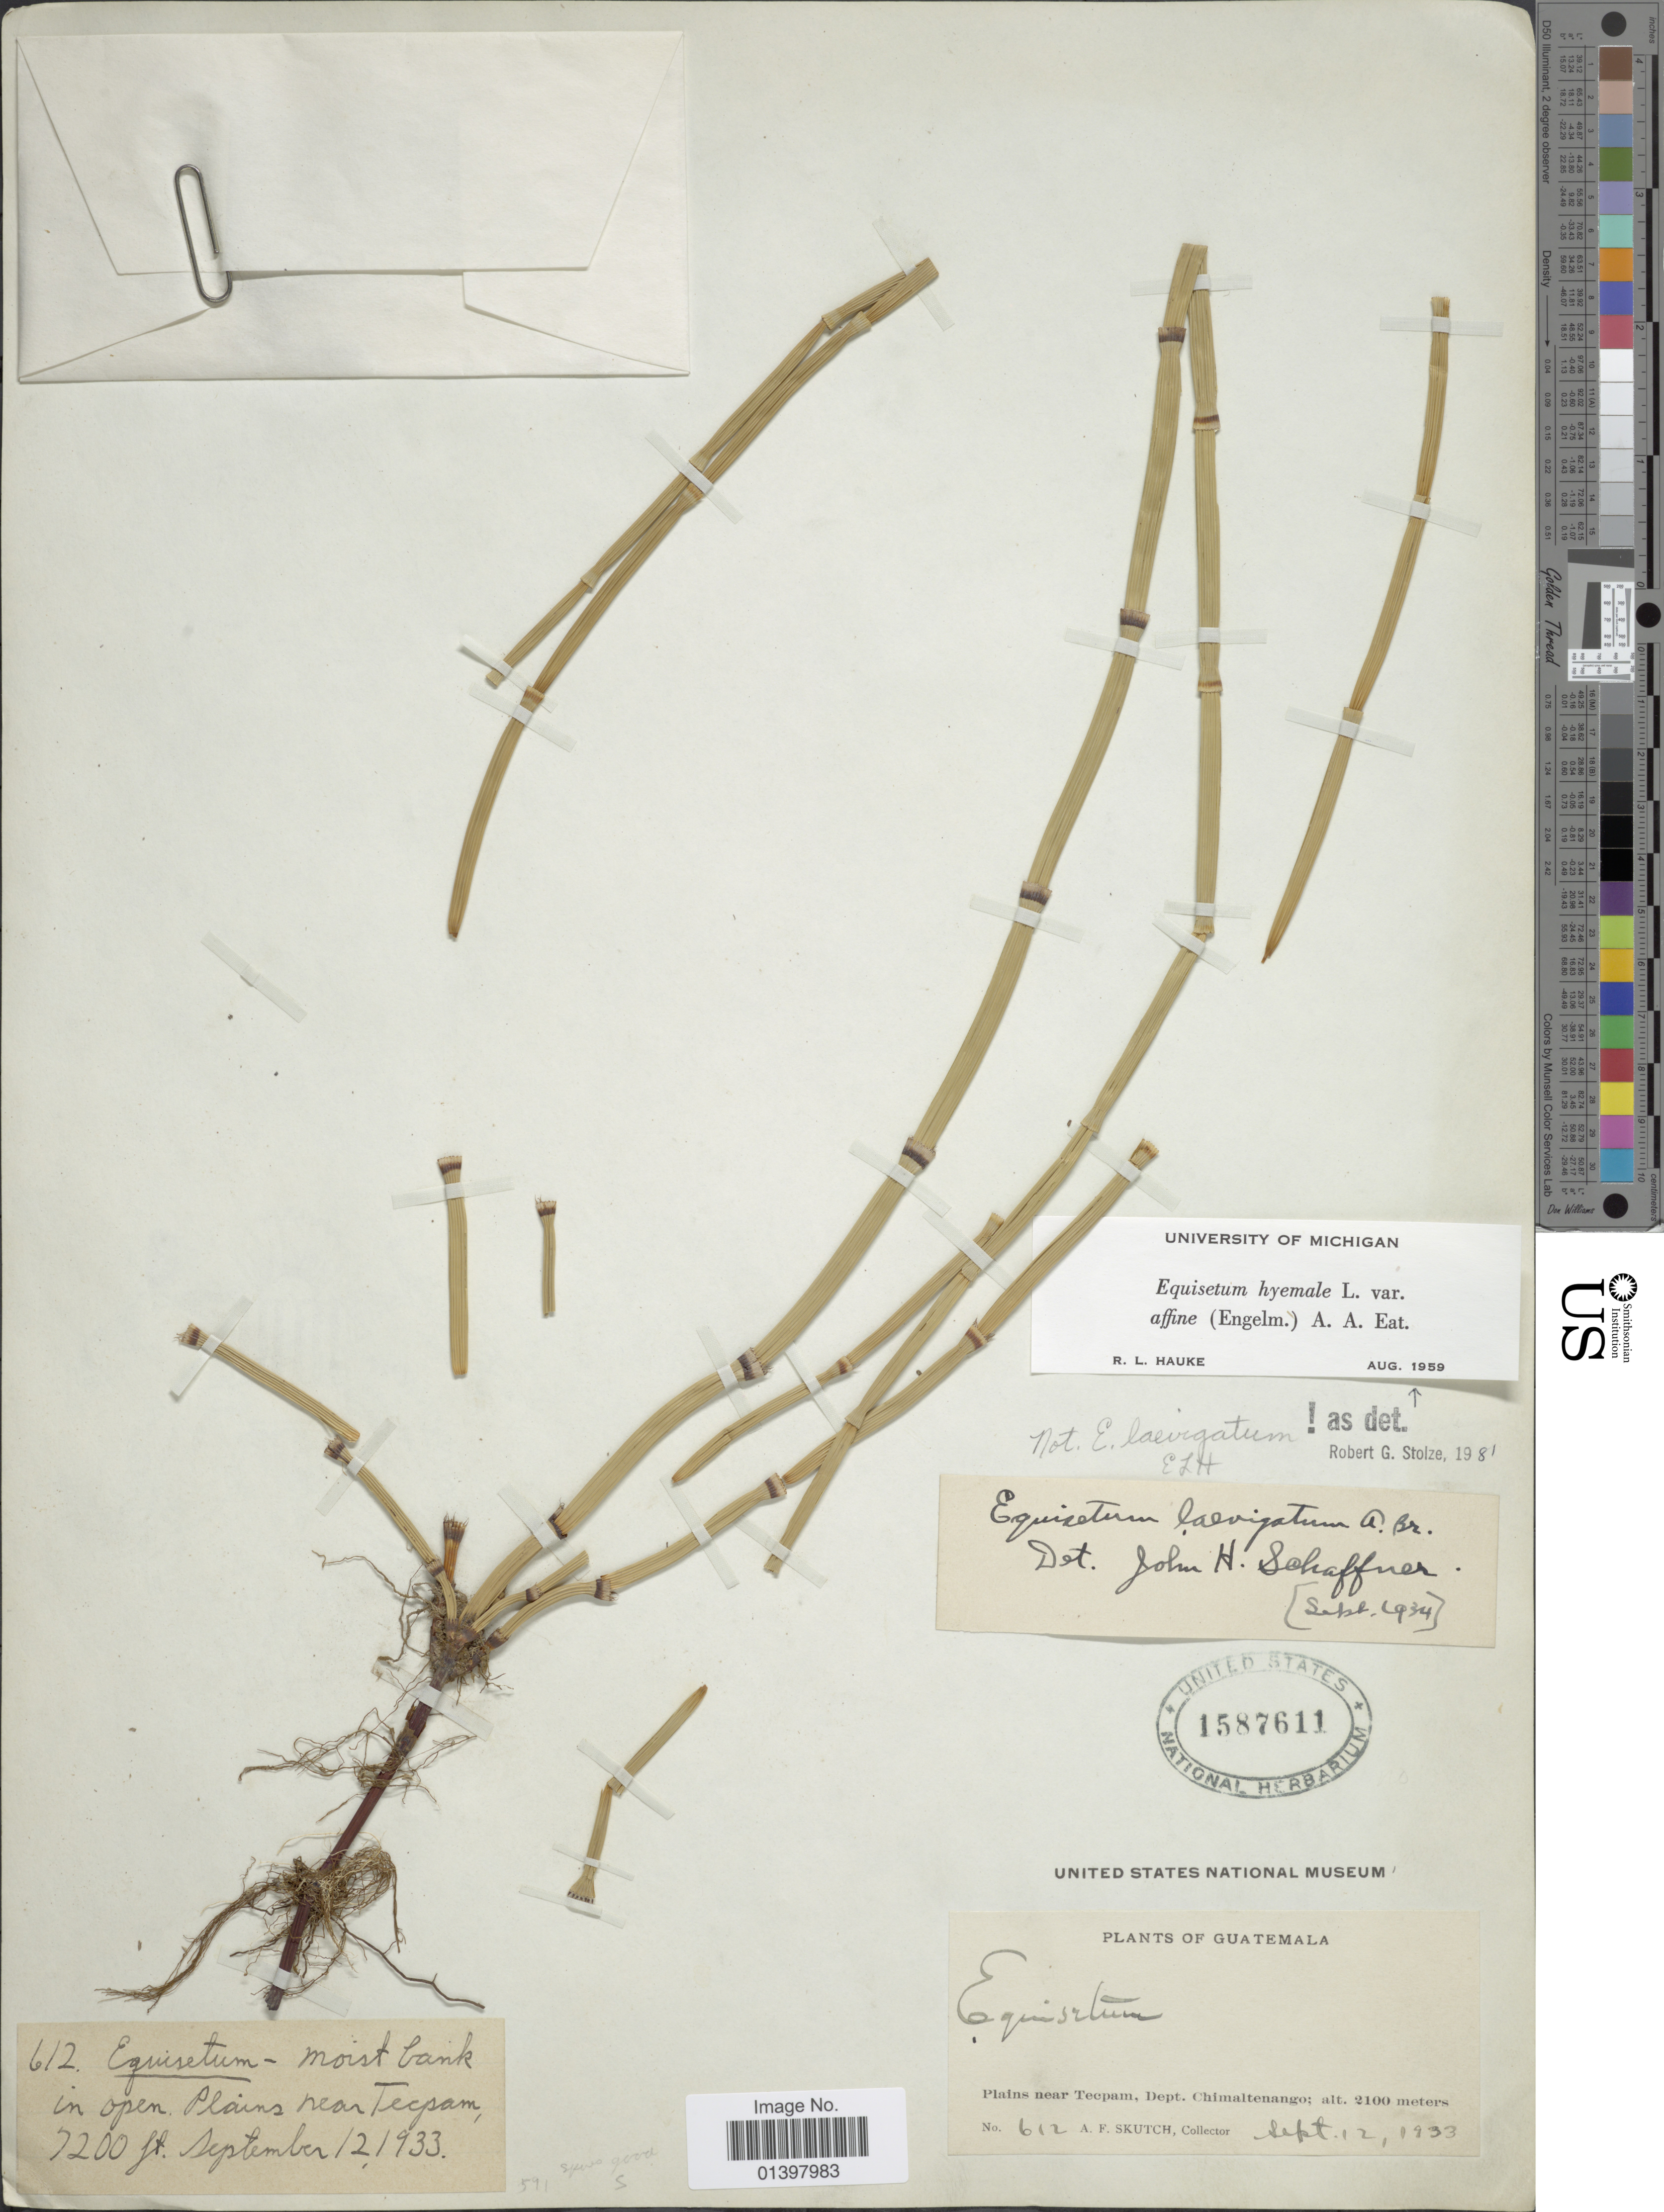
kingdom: Plantae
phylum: Tracheophyta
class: Polypodiopsida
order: Equisetales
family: Equisetaceae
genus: Equisetum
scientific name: Equisetum hyemale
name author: L.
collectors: A. F. Skutch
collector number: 612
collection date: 1933-09-12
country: Guatemala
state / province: Chimaltenango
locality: Plains near Tecpam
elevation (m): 2100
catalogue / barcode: US 1587611